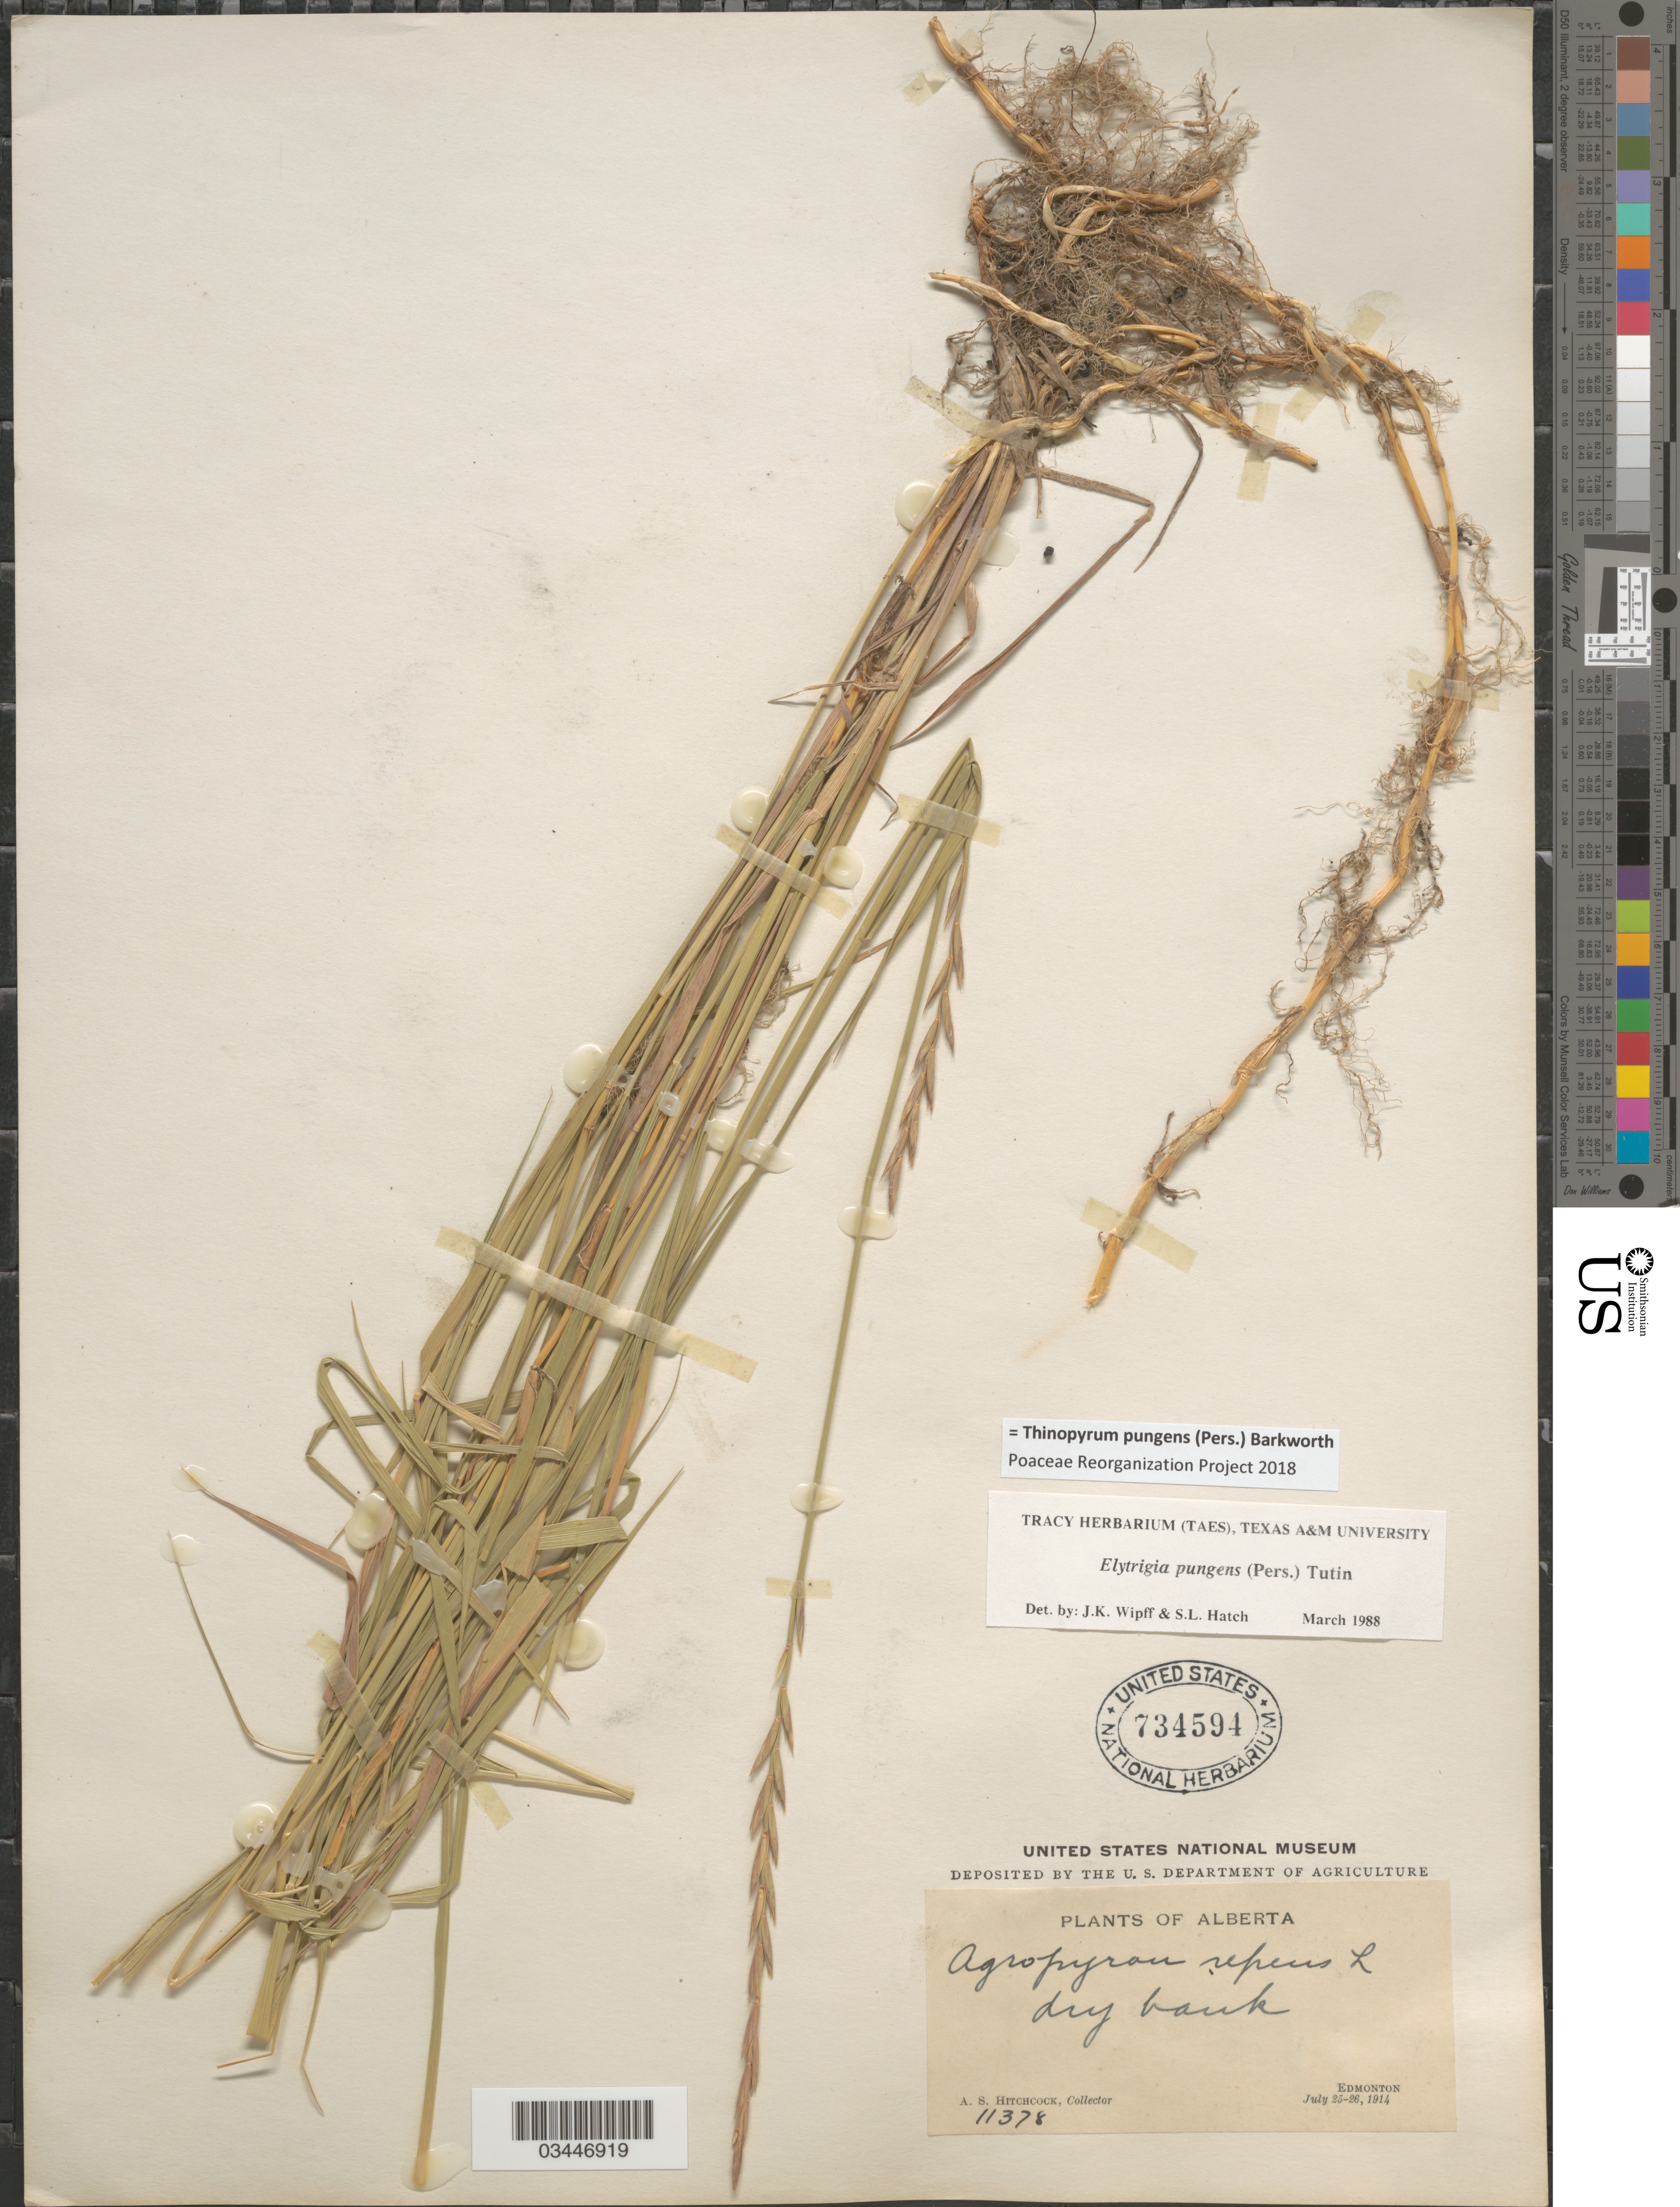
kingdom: Plantae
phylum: Tracheophyta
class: Liliopsida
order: Poales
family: Poaceae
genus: Thinopyrum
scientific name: Thinopyrum pungens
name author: (Pers.) Barkworth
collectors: A. S. Hitchcock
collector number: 11378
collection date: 1914-07-25/1914-07-26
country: Canada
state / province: Alberta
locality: Dry bank. Edmonton.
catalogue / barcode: US 734594